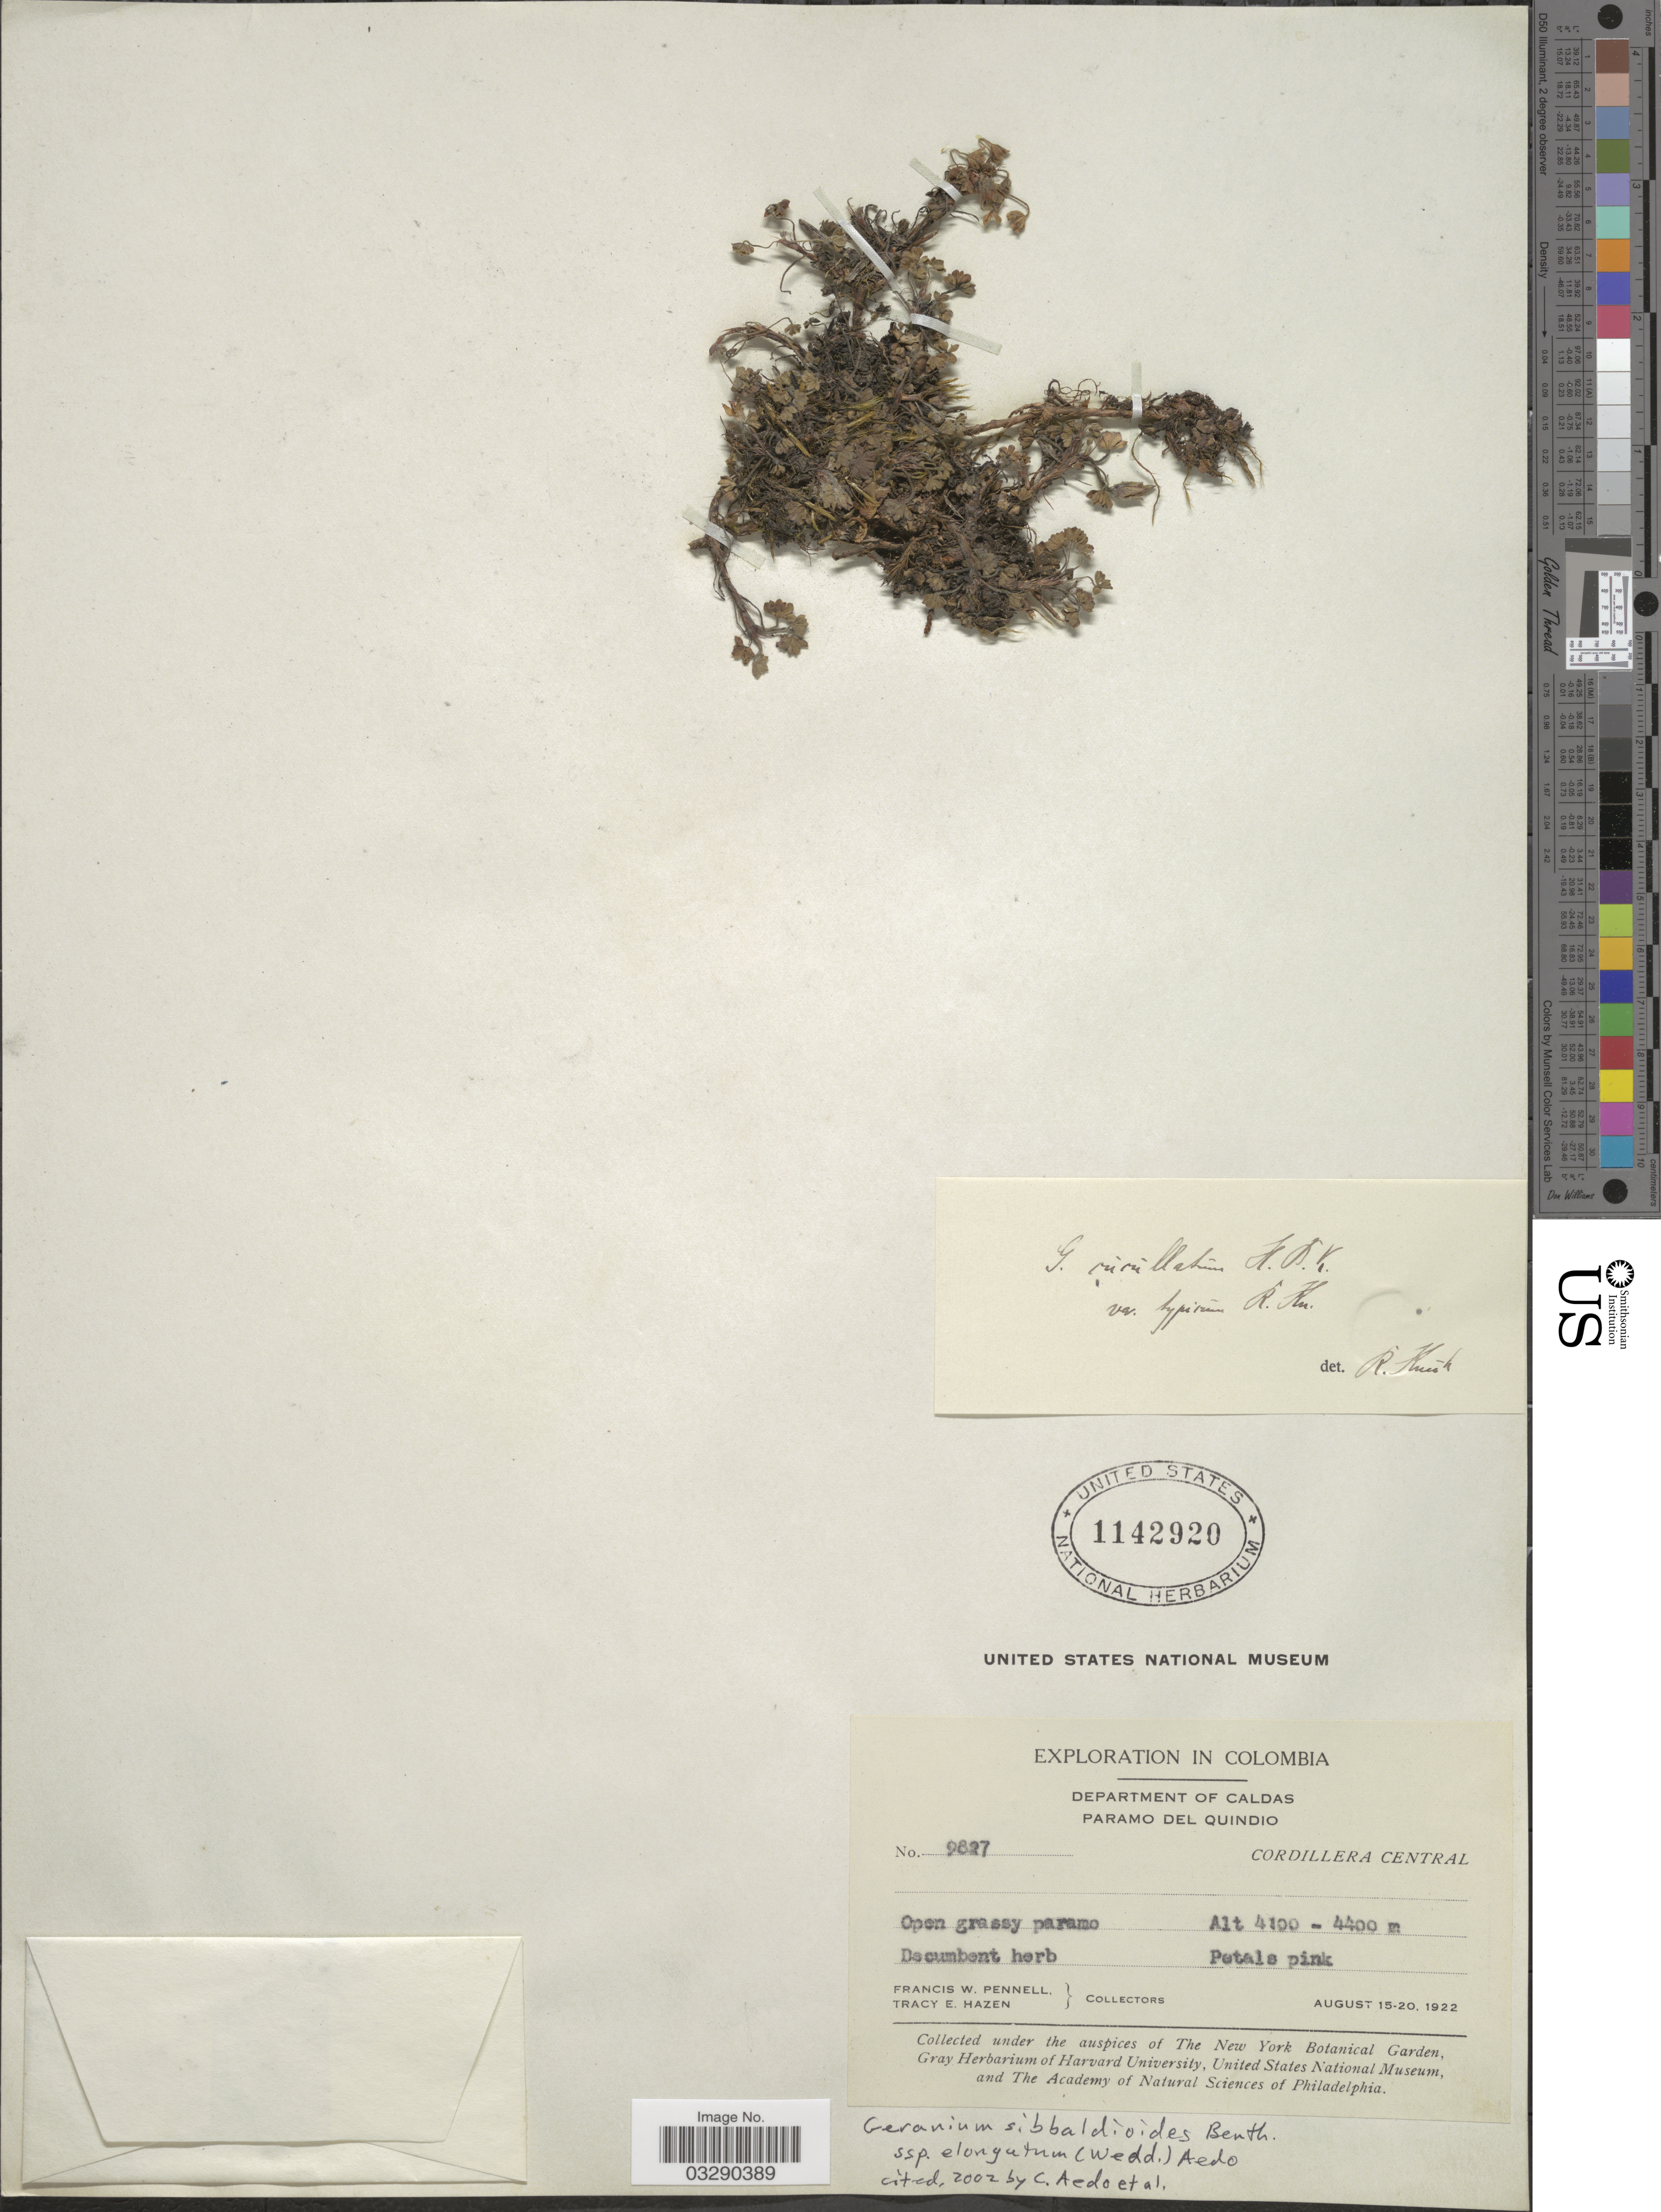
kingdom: Plantae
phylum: Tracheophyta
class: Magnoliopsida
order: Geraniales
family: Geraniaceae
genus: Geranium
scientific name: Geranium sibbaldioides subsp. elongatum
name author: (Wedd.) Aedo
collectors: F. W. Pennell & T. E. Hazen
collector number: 9827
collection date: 1922-08-15/1922-08-20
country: Colombia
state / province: Caldas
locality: Department of Caldas. Paramo del Quindio. Cordillera Central.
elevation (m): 4100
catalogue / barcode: US 1142920